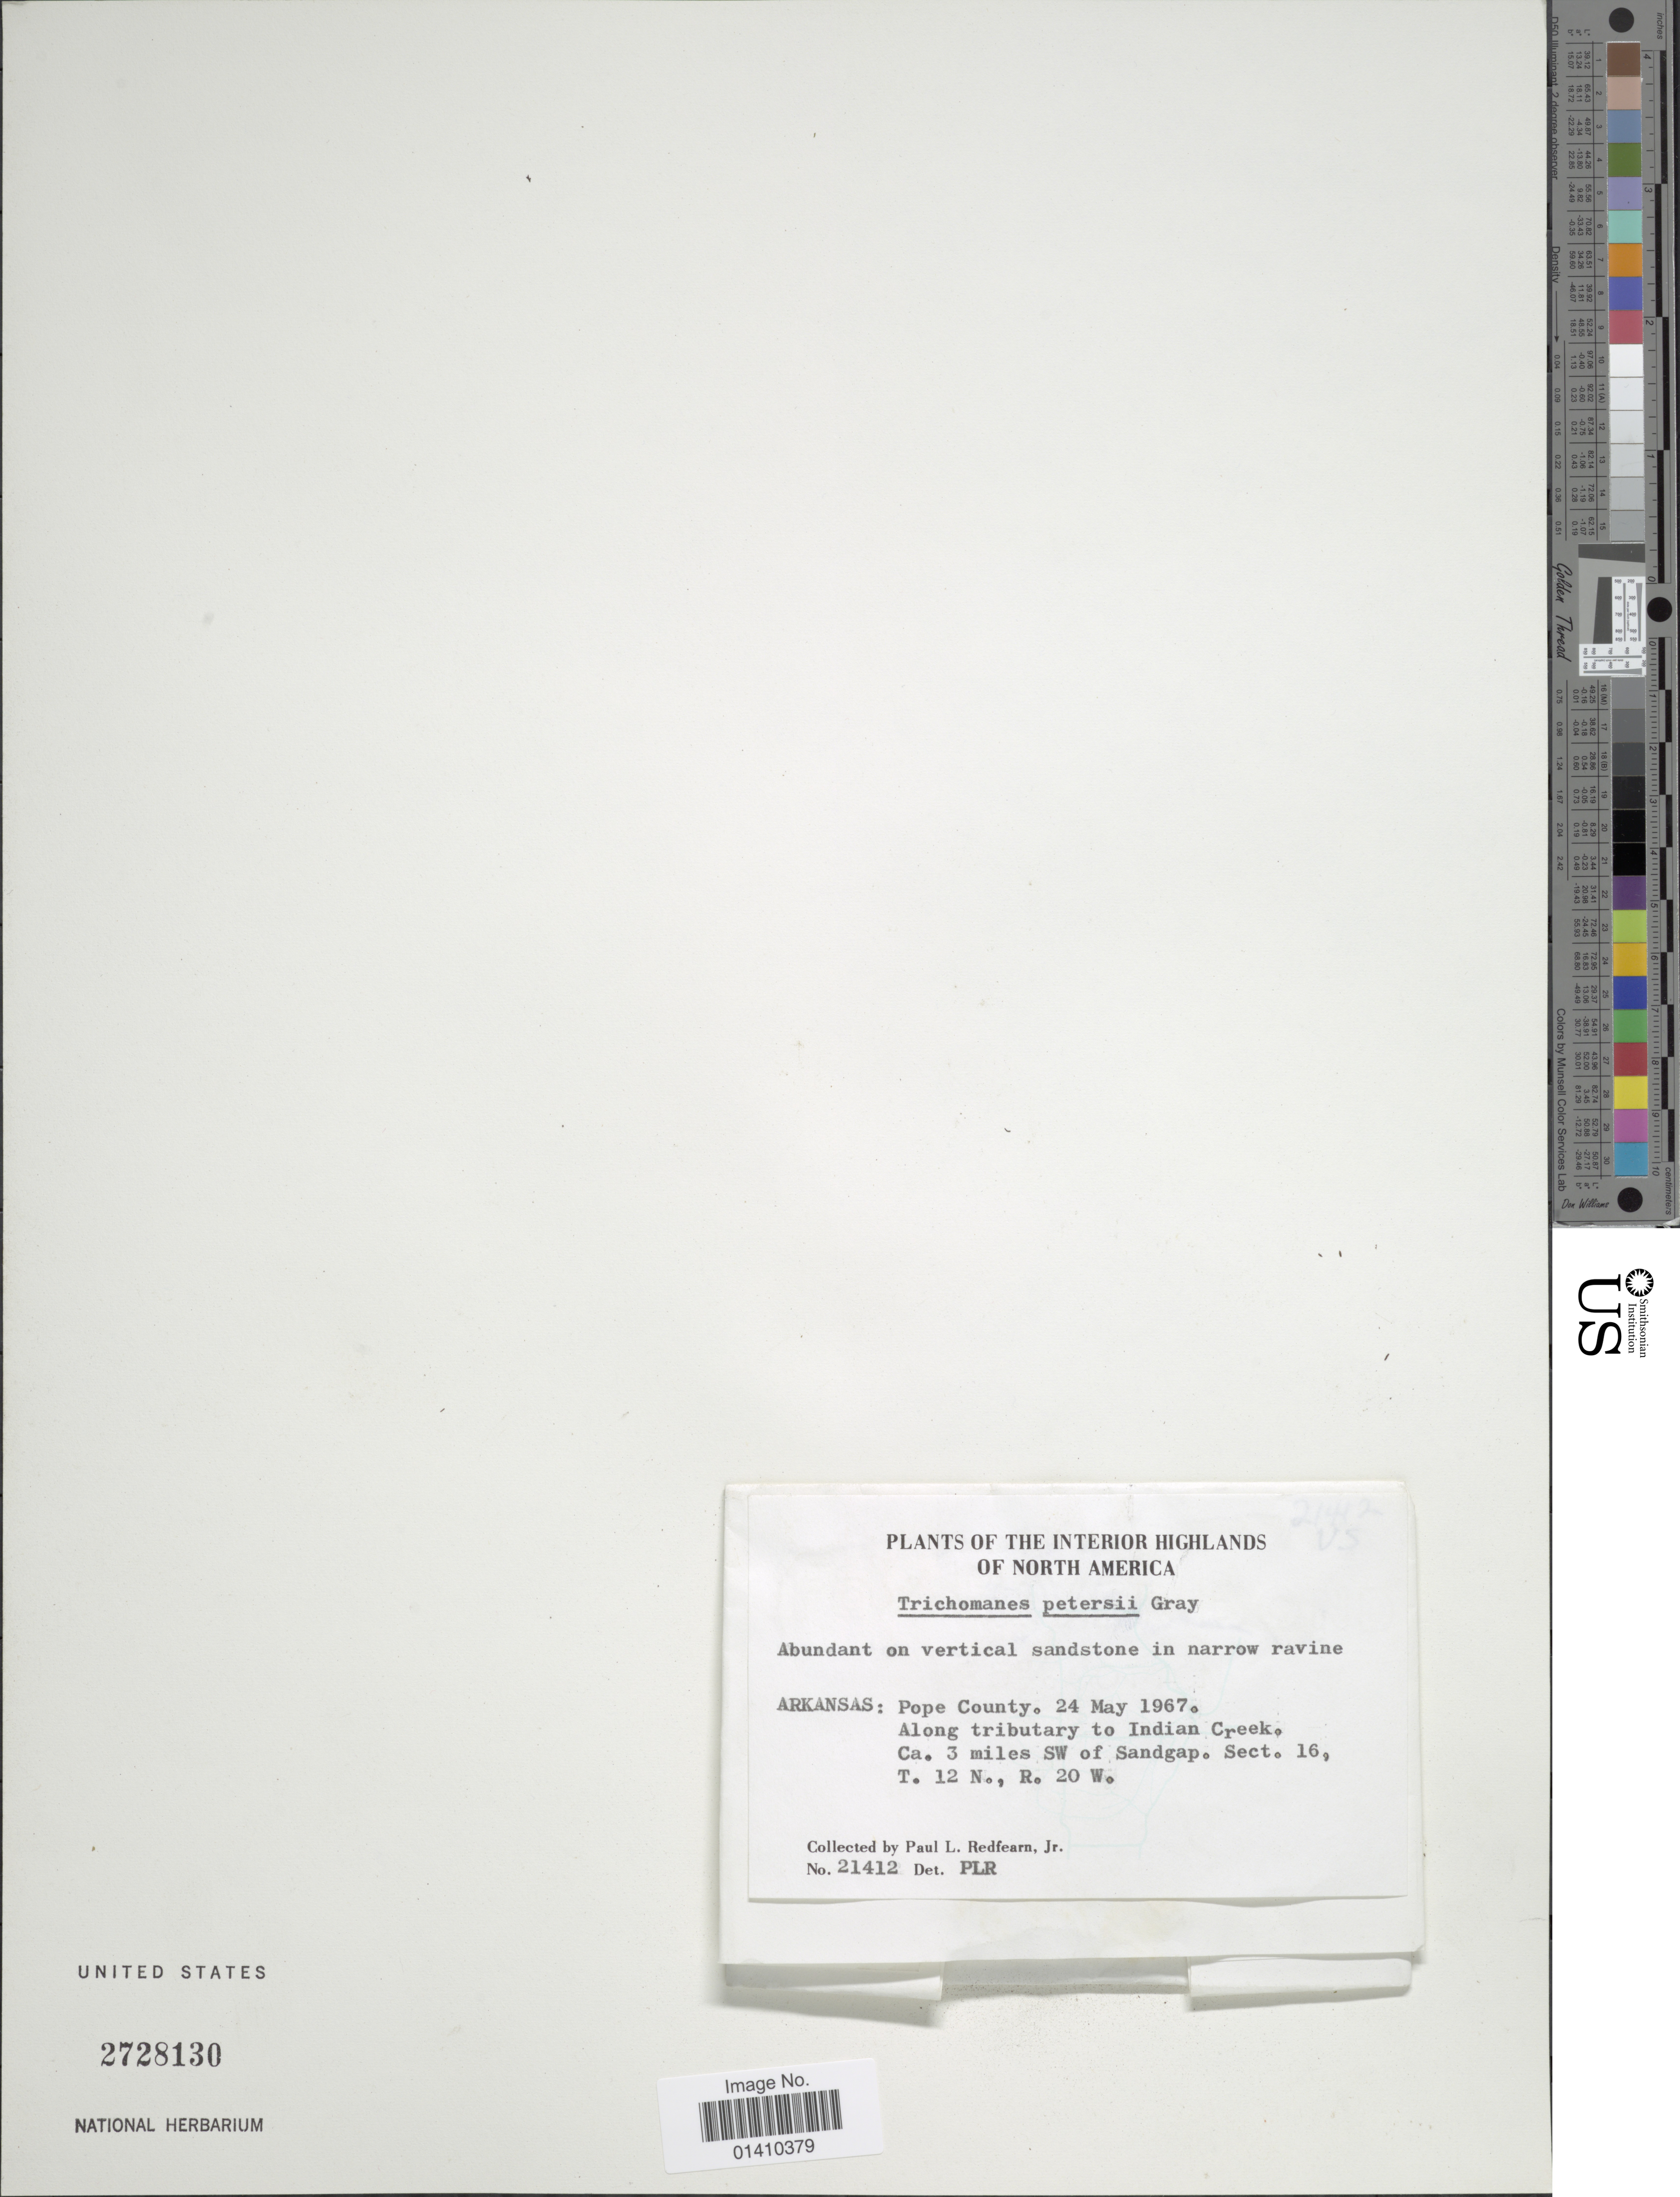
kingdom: Plantae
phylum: Tracheophyta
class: Polypodiopsida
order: Hymenophyllales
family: Hymenophyllaceae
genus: Didymoglossum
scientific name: Didymoglossum petersii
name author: (A. Gray) Copel.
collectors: P. L. Redfearn Jr.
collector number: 21412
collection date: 1967-05-24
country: United States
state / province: Arkansas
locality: Pope County. Along tributary to Indian Creek, 3 miles SW of Sandgap, Sect. 16, T 12N., R. 20W. The Interior Highlands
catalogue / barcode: US 2728130